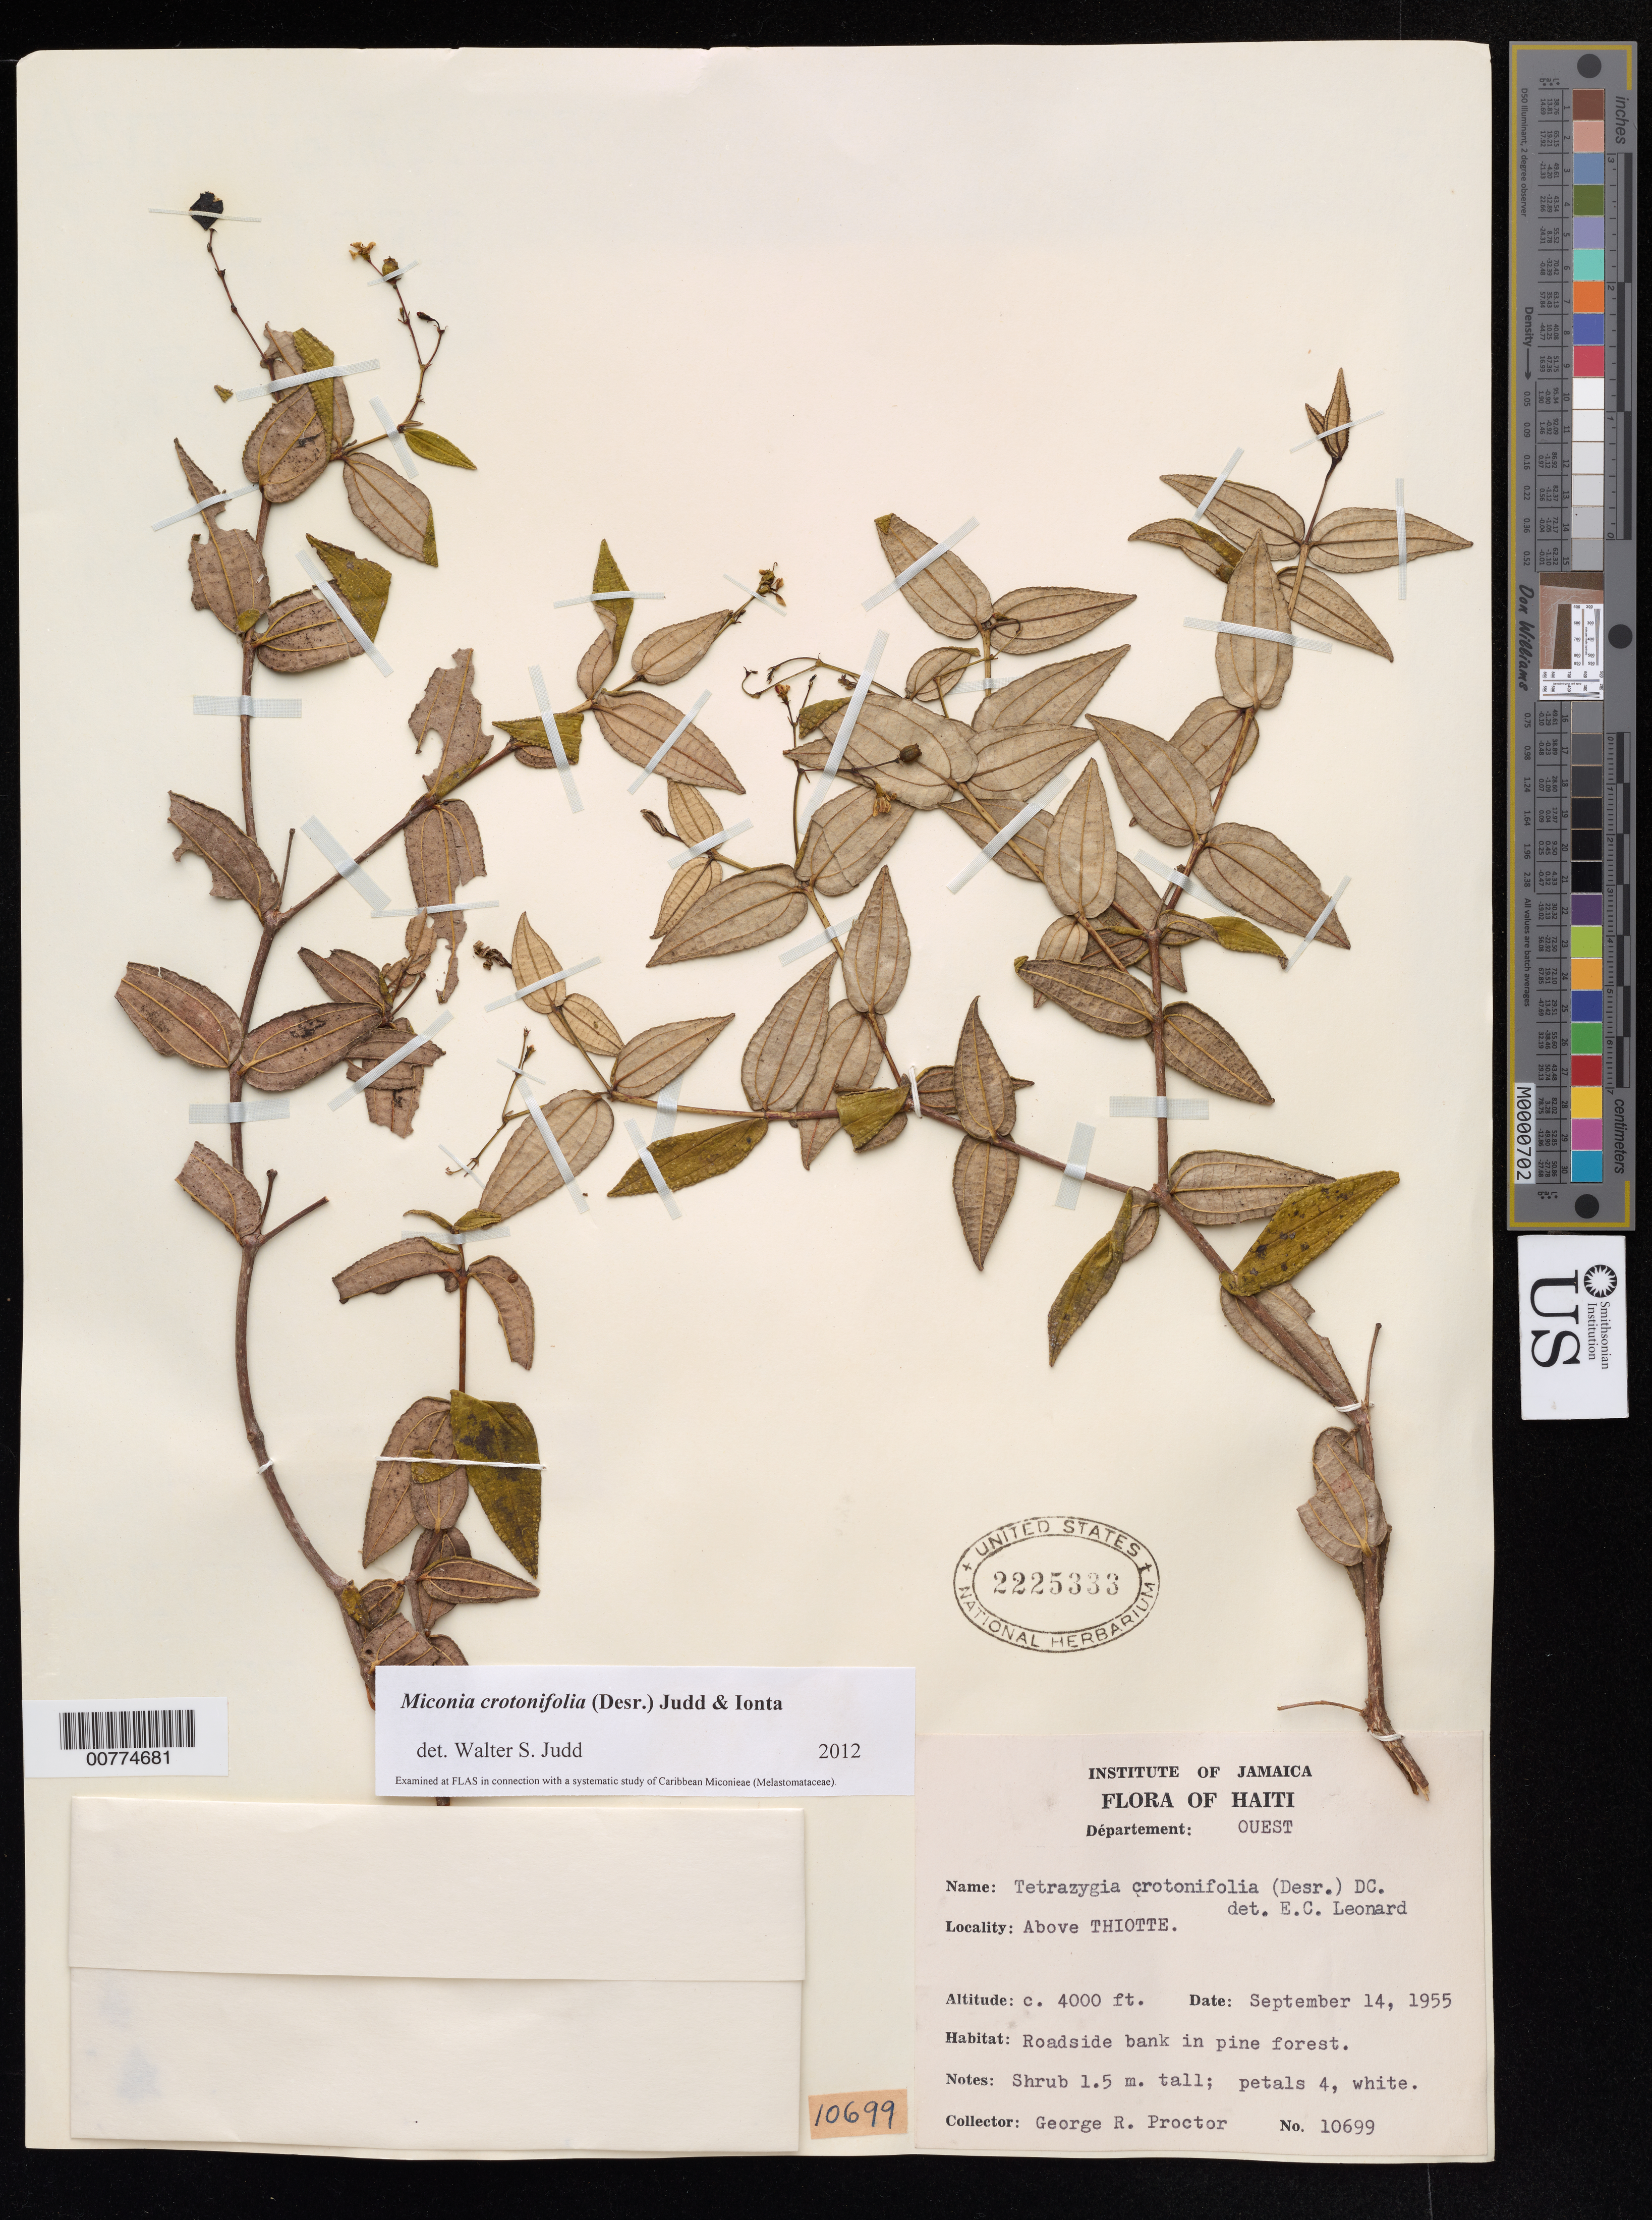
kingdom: Plantae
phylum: Tracheophyta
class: Magnoliopsida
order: Myrtales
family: Melastomataceae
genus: Miconia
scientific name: Miconia crotonifolia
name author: (Desr.) Judd & Ionta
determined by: Judd, Walter S.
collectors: G. R. Proctor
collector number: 10699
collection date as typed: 14 Sep 1955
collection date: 1955-09-14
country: Haiti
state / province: Ouest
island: Hispaniola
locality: Above Thiotte.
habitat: Roadside bank in pine forest.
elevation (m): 1219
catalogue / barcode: US 2225333